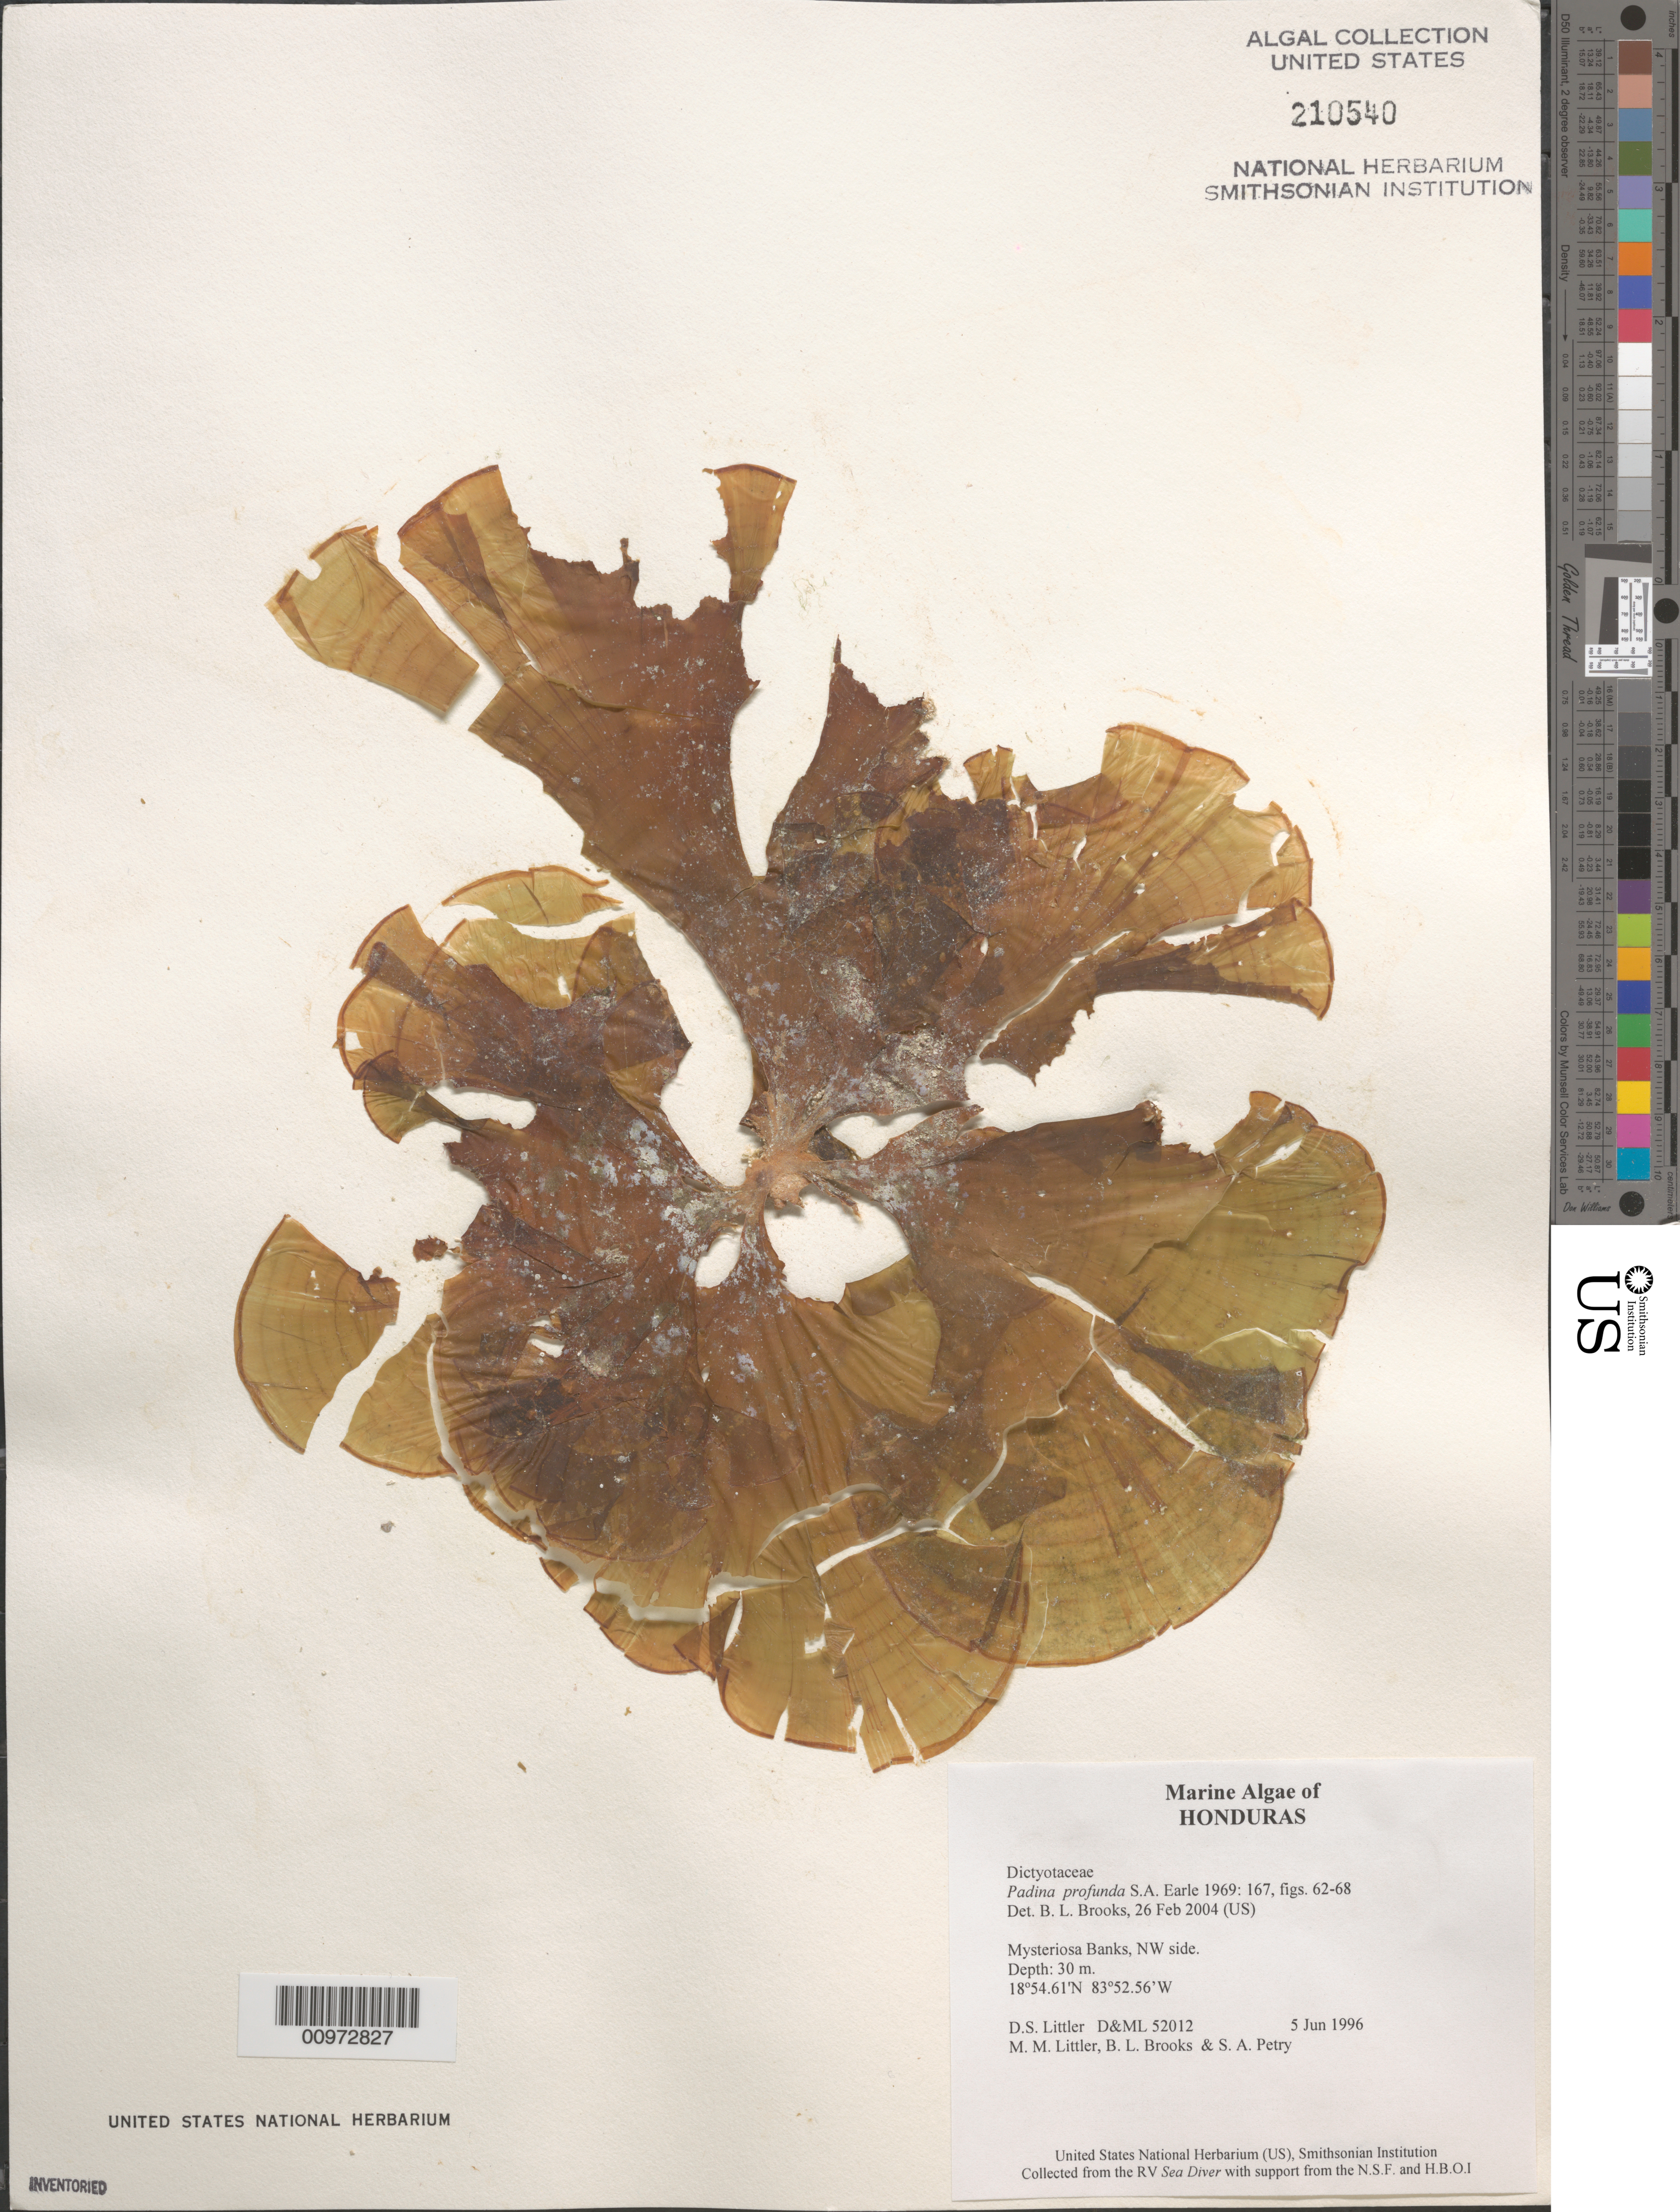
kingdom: Chromista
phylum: Ochrophyta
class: Phaeophyceae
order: Dictyotales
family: Dictyotaceae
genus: Padina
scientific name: Padina pavonica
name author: (L.) Thivy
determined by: Algae name updating Project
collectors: D. S. Littler, M. M. Littler, B. Brooks & S. Petry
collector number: D&ML 52012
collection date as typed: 05 Jun 1996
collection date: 1996-06-05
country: Honduras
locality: Mysteriosa Banks, northwest side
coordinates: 18 54.61'N, 83 52.56'W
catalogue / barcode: US 210540